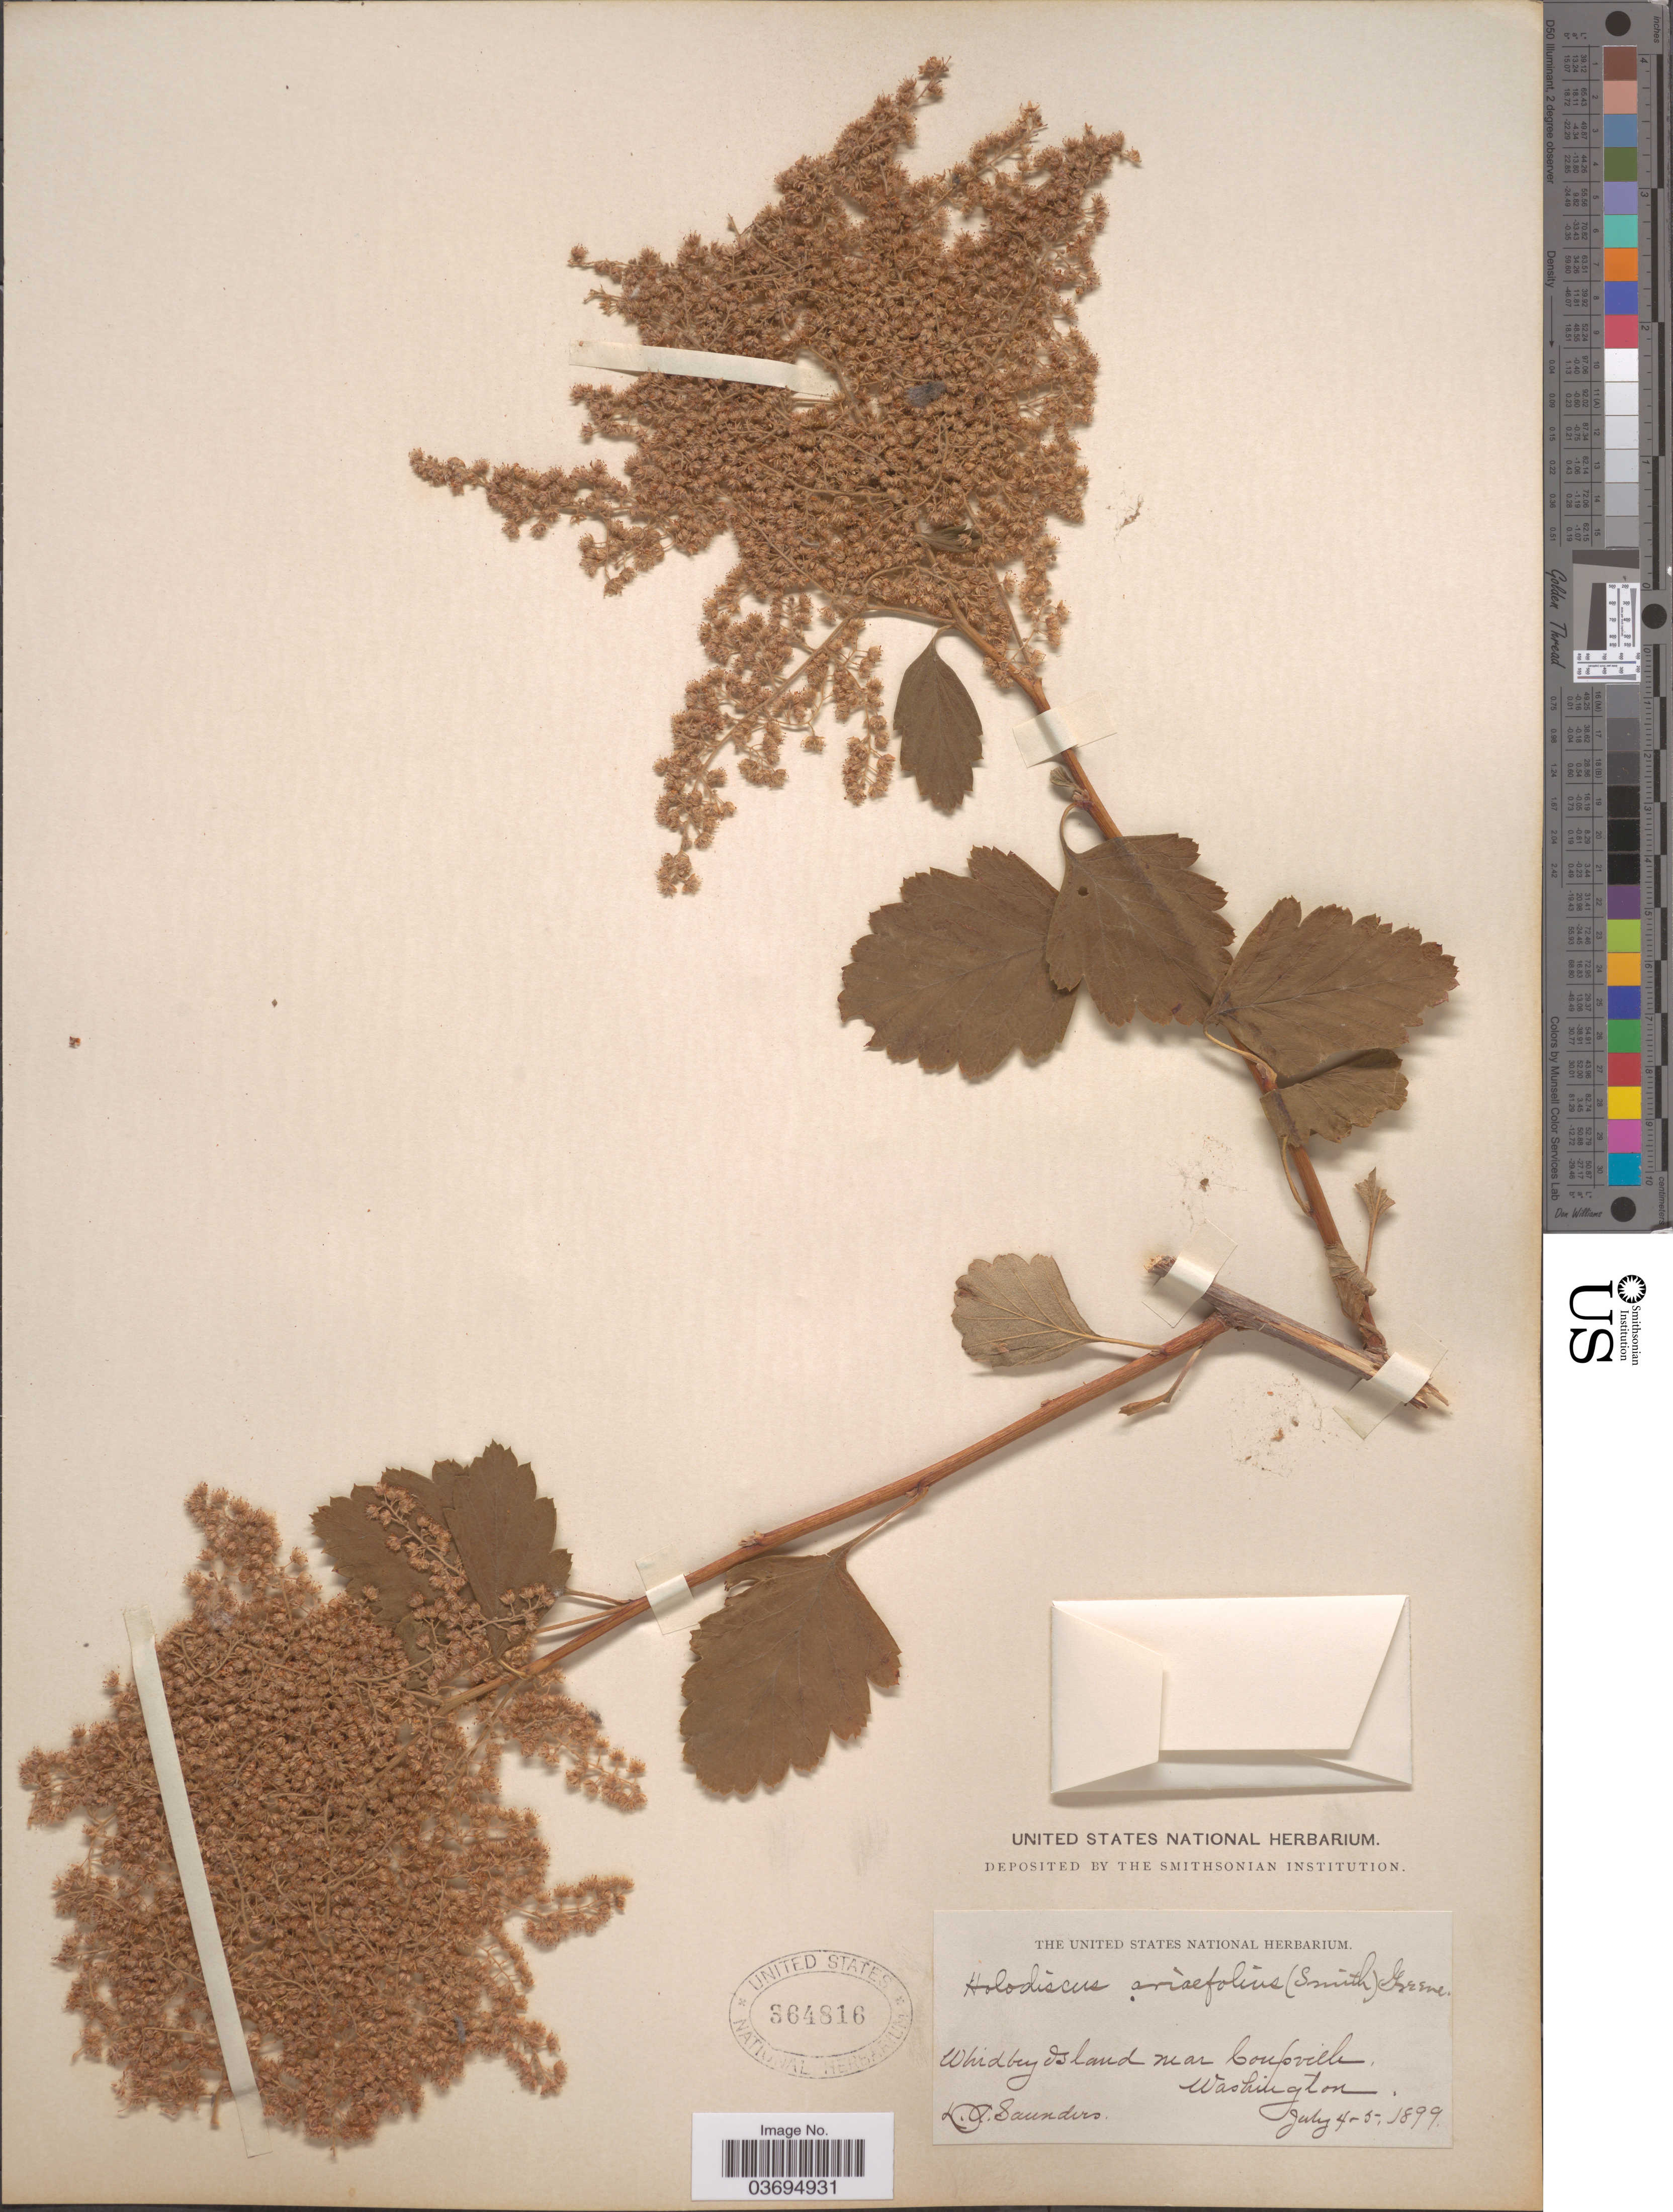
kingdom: Plantae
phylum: Tracheophyta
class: Magnoliopsida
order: Rosales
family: Rosaceae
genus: Holodiscus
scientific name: Holodiscus discolor var. discolor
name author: (Pursh) Maxim.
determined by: Strong, Mark T., (BOT), Smithsonian Institution - National Museum of Natural History (UNITED STATES)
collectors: D. Saunders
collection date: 1899-07-04/1899-07-05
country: United States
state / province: Washington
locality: Whidbey Island near Coupville.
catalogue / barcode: US 364816